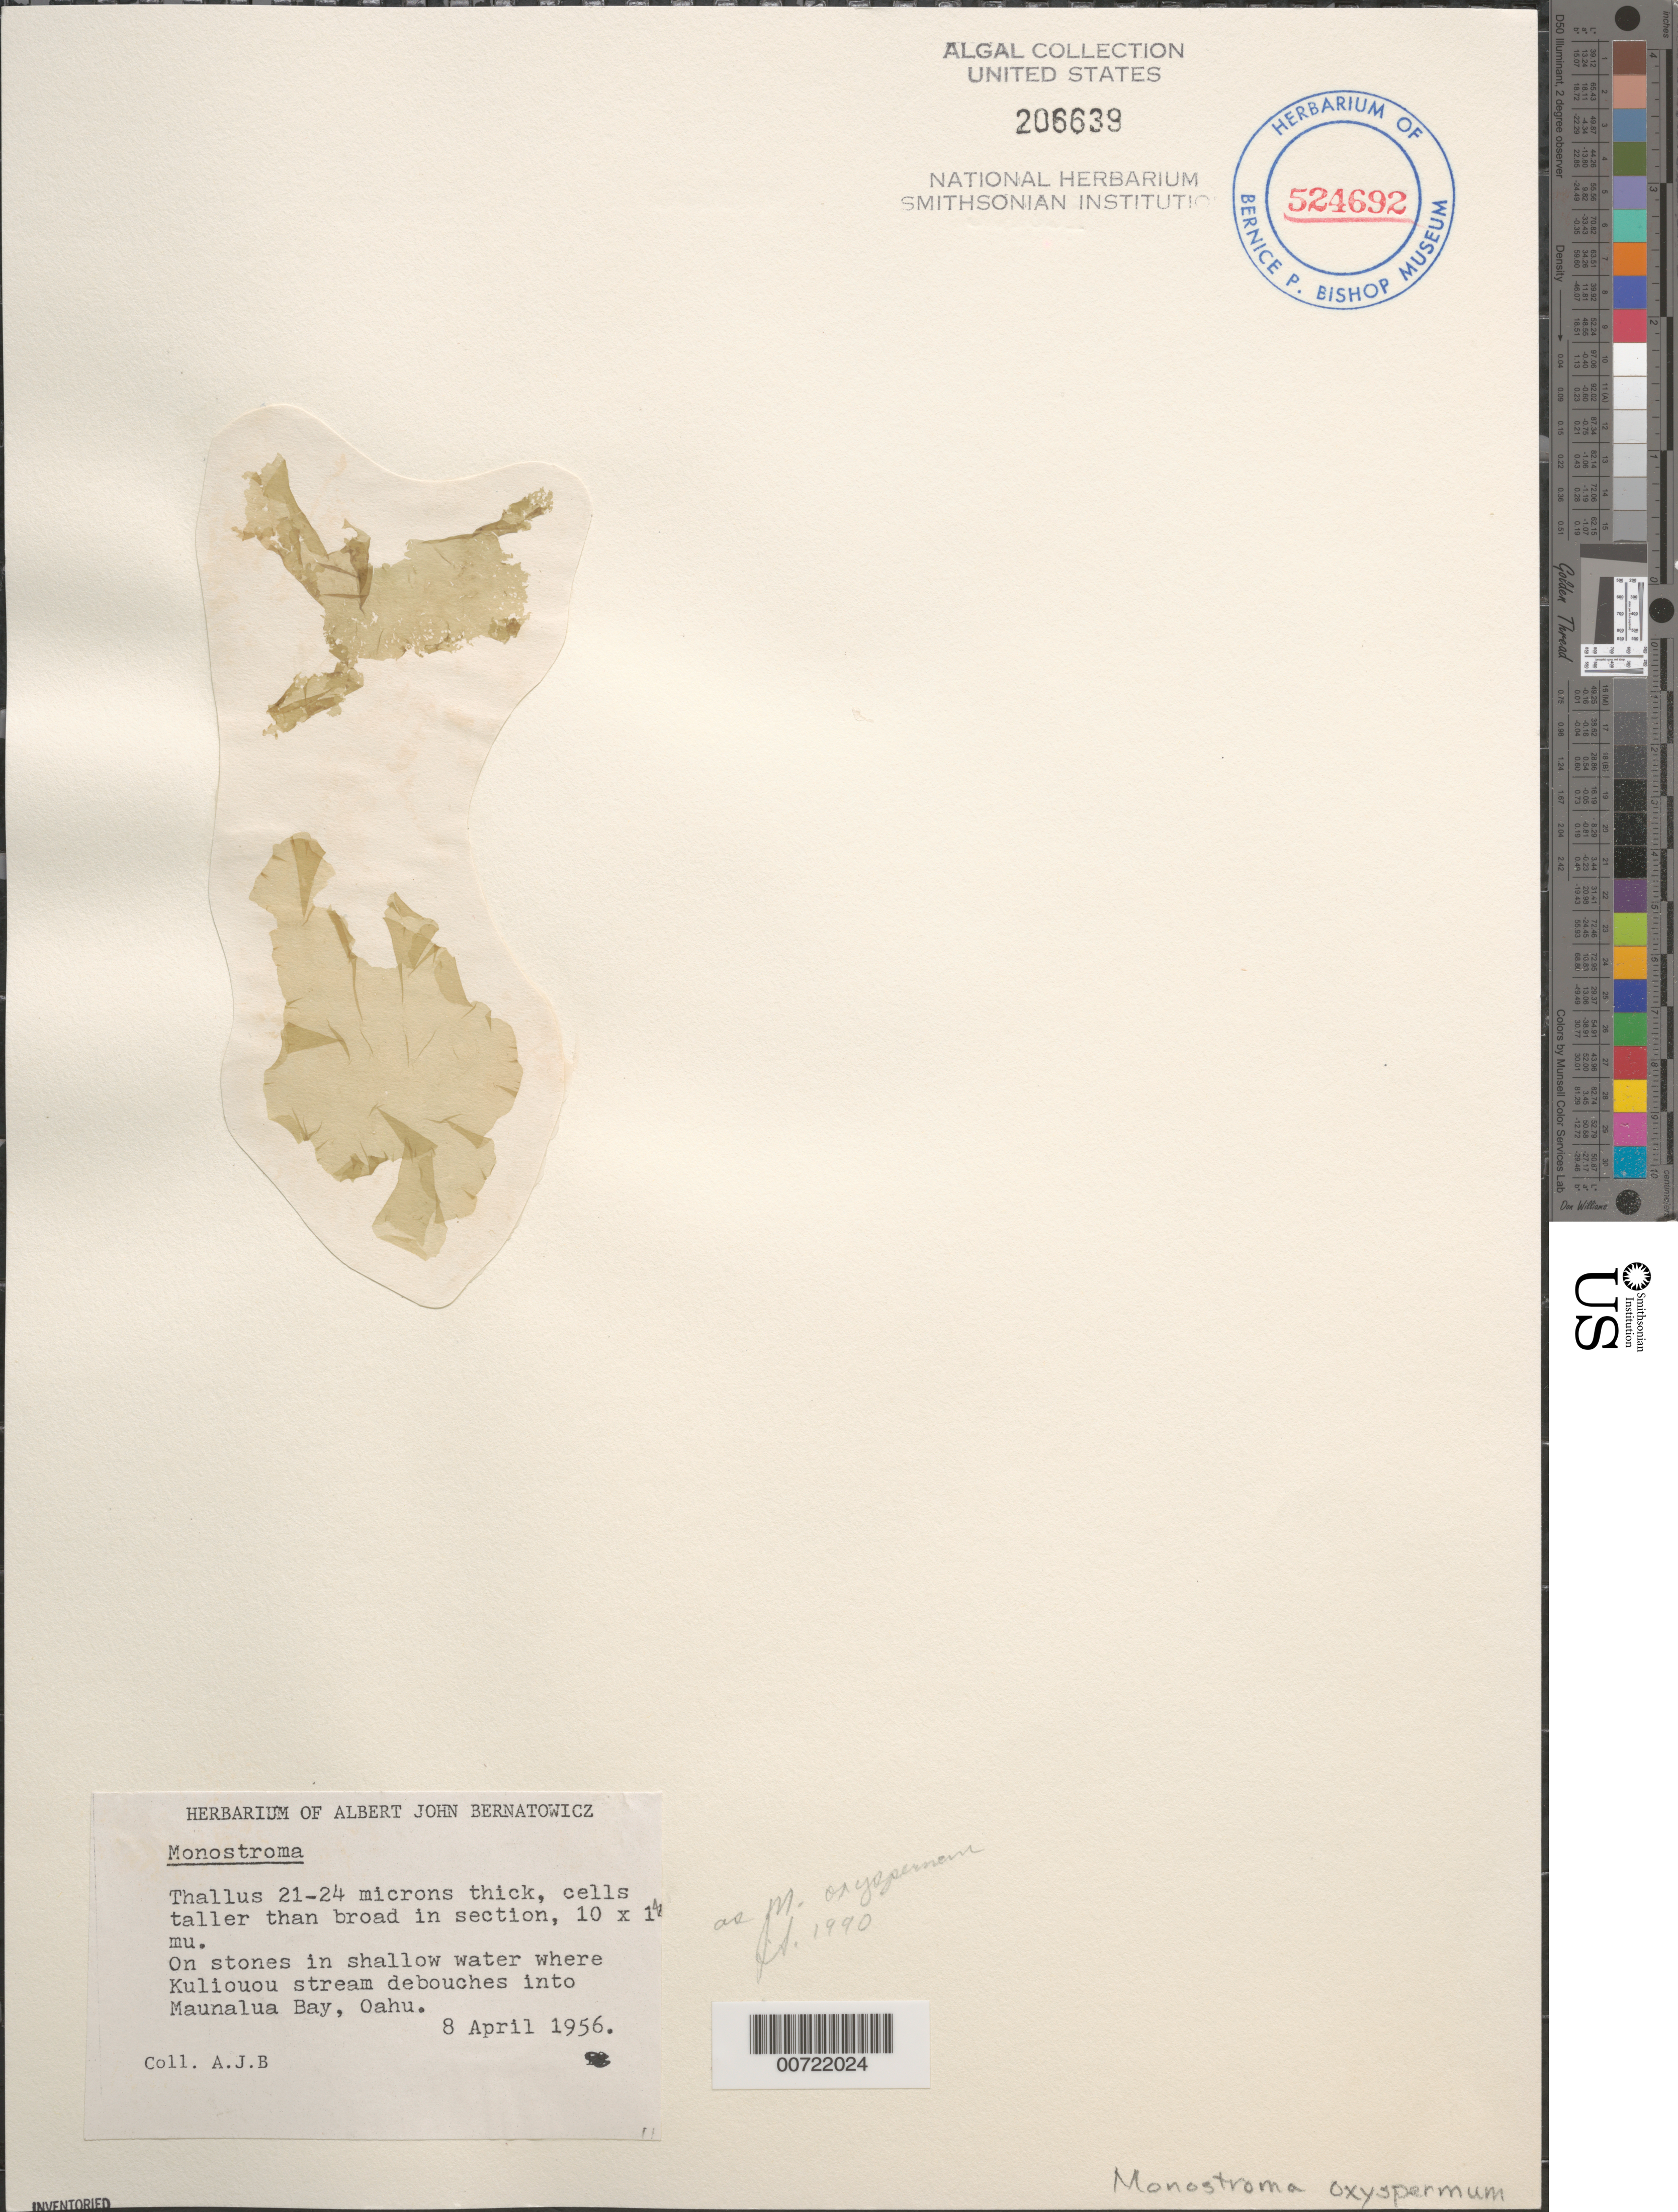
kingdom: Plantae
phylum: Chlorophyta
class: Ulvophyceae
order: Ulvales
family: Gayraliaceae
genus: Gayralia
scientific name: Gayralia oxysperma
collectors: A. Bernatowicz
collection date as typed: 08 Apr 1956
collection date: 1956-04-08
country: United States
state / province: Hawaii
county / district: Honolulu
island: Oahu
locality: Kuliouou Stream entry into Maunalua Bay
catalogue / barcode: US 206639